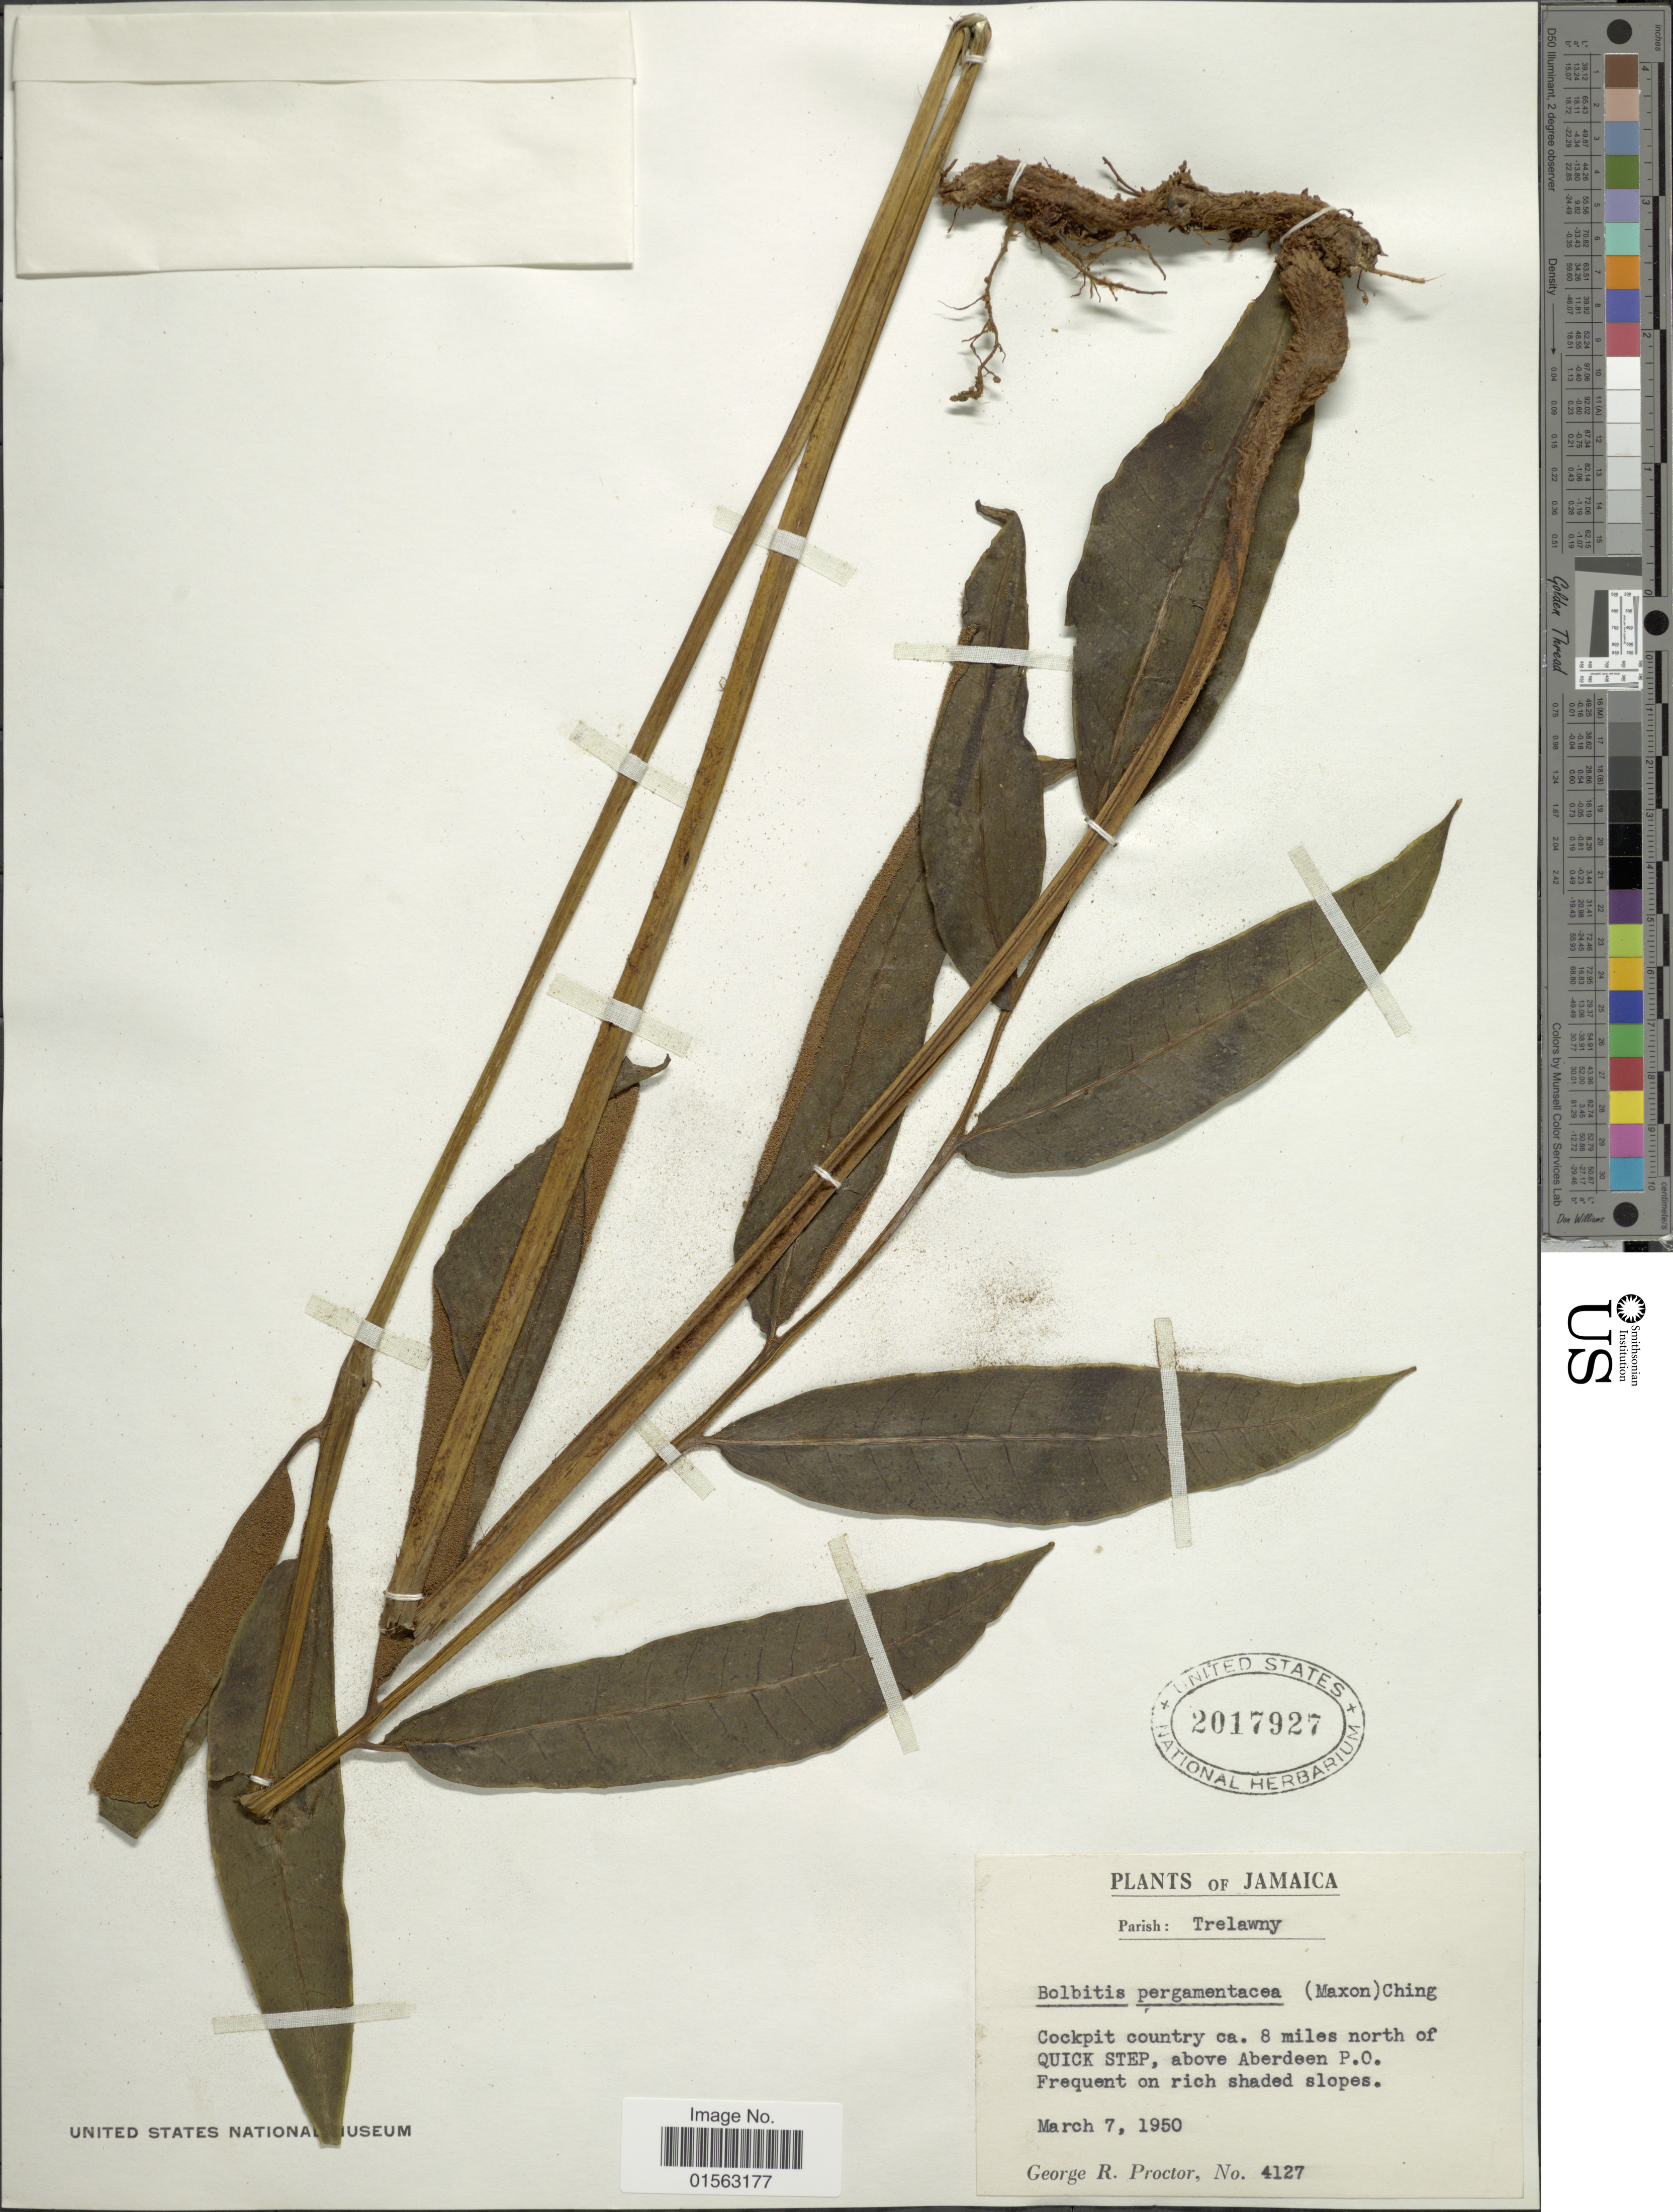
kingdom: Plantae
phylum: Tracheophyta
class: Polypodiopsida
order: Polypodiales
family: Dryopteridaceae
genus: Mickelia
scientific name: Mickelia pergamentacea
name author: (Maxon) R.C. Moran et al.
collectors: G. R. Proctor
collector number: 4127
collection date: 1950-03-07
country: Jamaica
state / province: Trelawny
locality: Jamaica, Parish: Trelawny, Cockpit country ca. 8 miles north of Quick Step, above Aberdeen P. O. Frequent on rich shaded slopes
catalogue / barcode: US 2017927